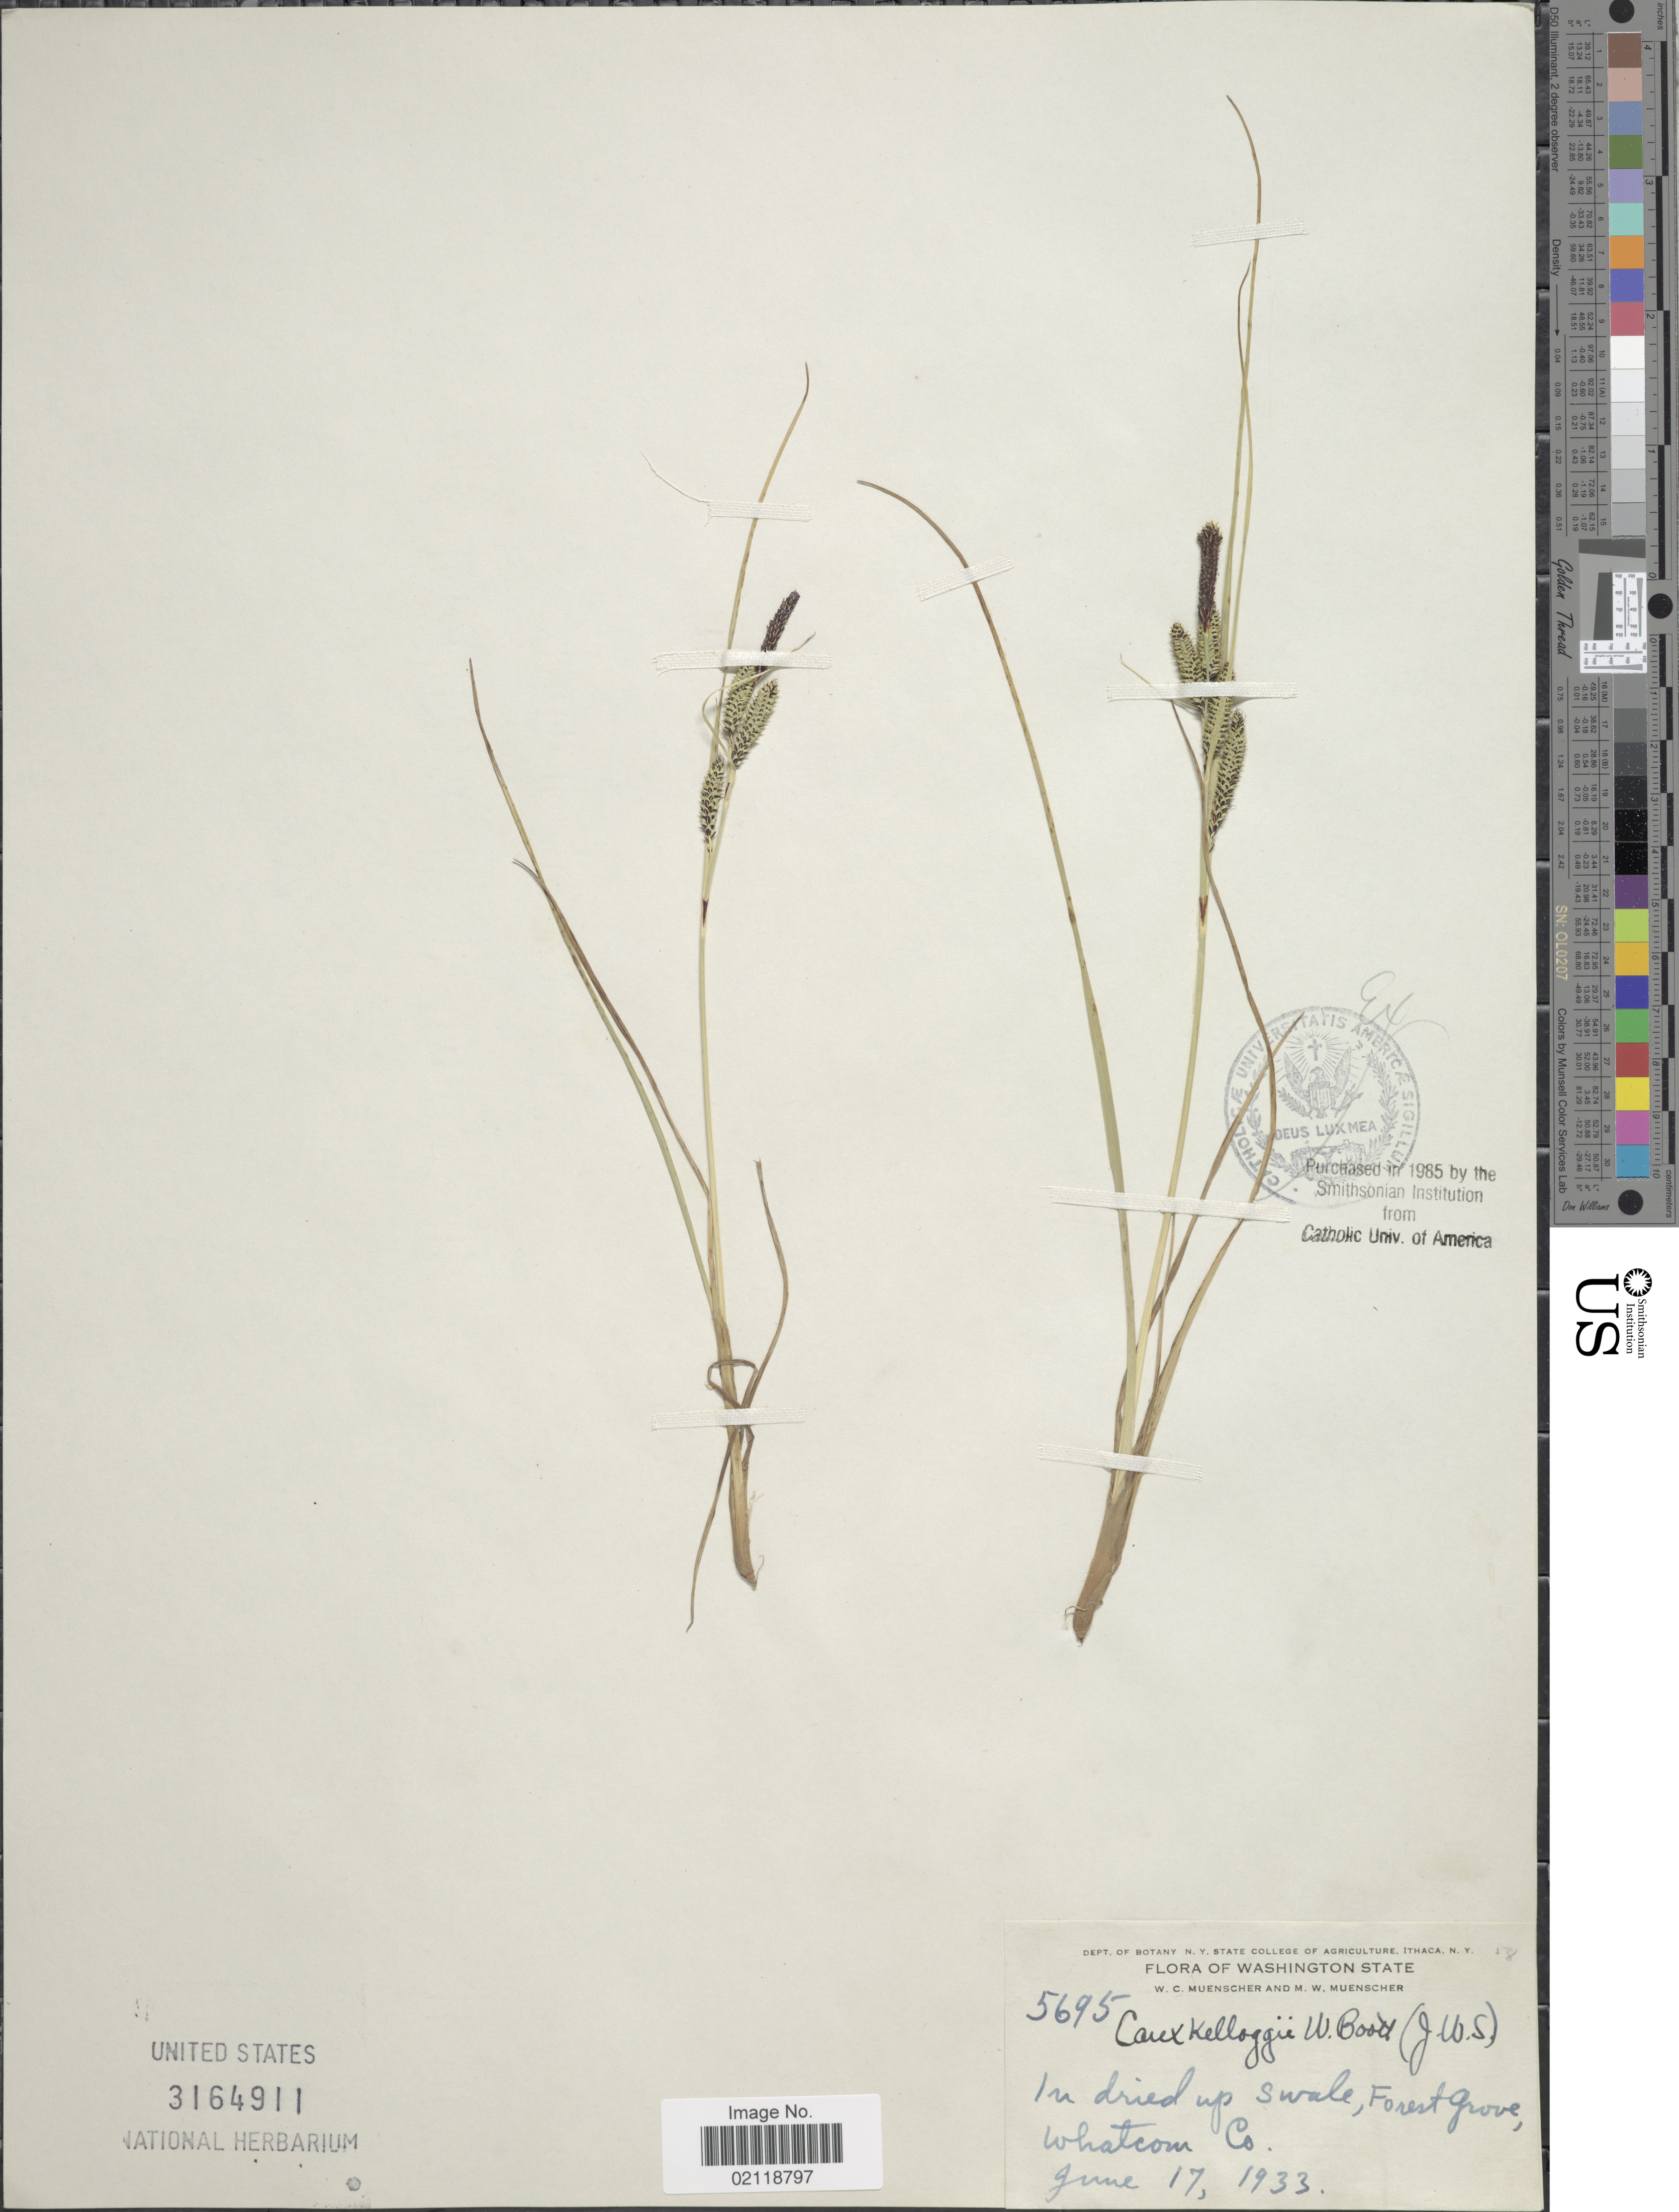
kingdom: Plantae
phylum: Tracheophyta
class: Liliopsida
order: Poales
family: Cyperaceae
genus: Carex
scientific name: Carex kelloggii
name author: W. Boott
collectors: W. Muenscher & M. Muenscher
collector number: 5695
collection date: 1933-06-17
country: United States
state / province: Washington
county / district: Whatcom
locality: In dried up swale, Forest Grove, Whatcom Co.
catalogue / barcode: US 3164911